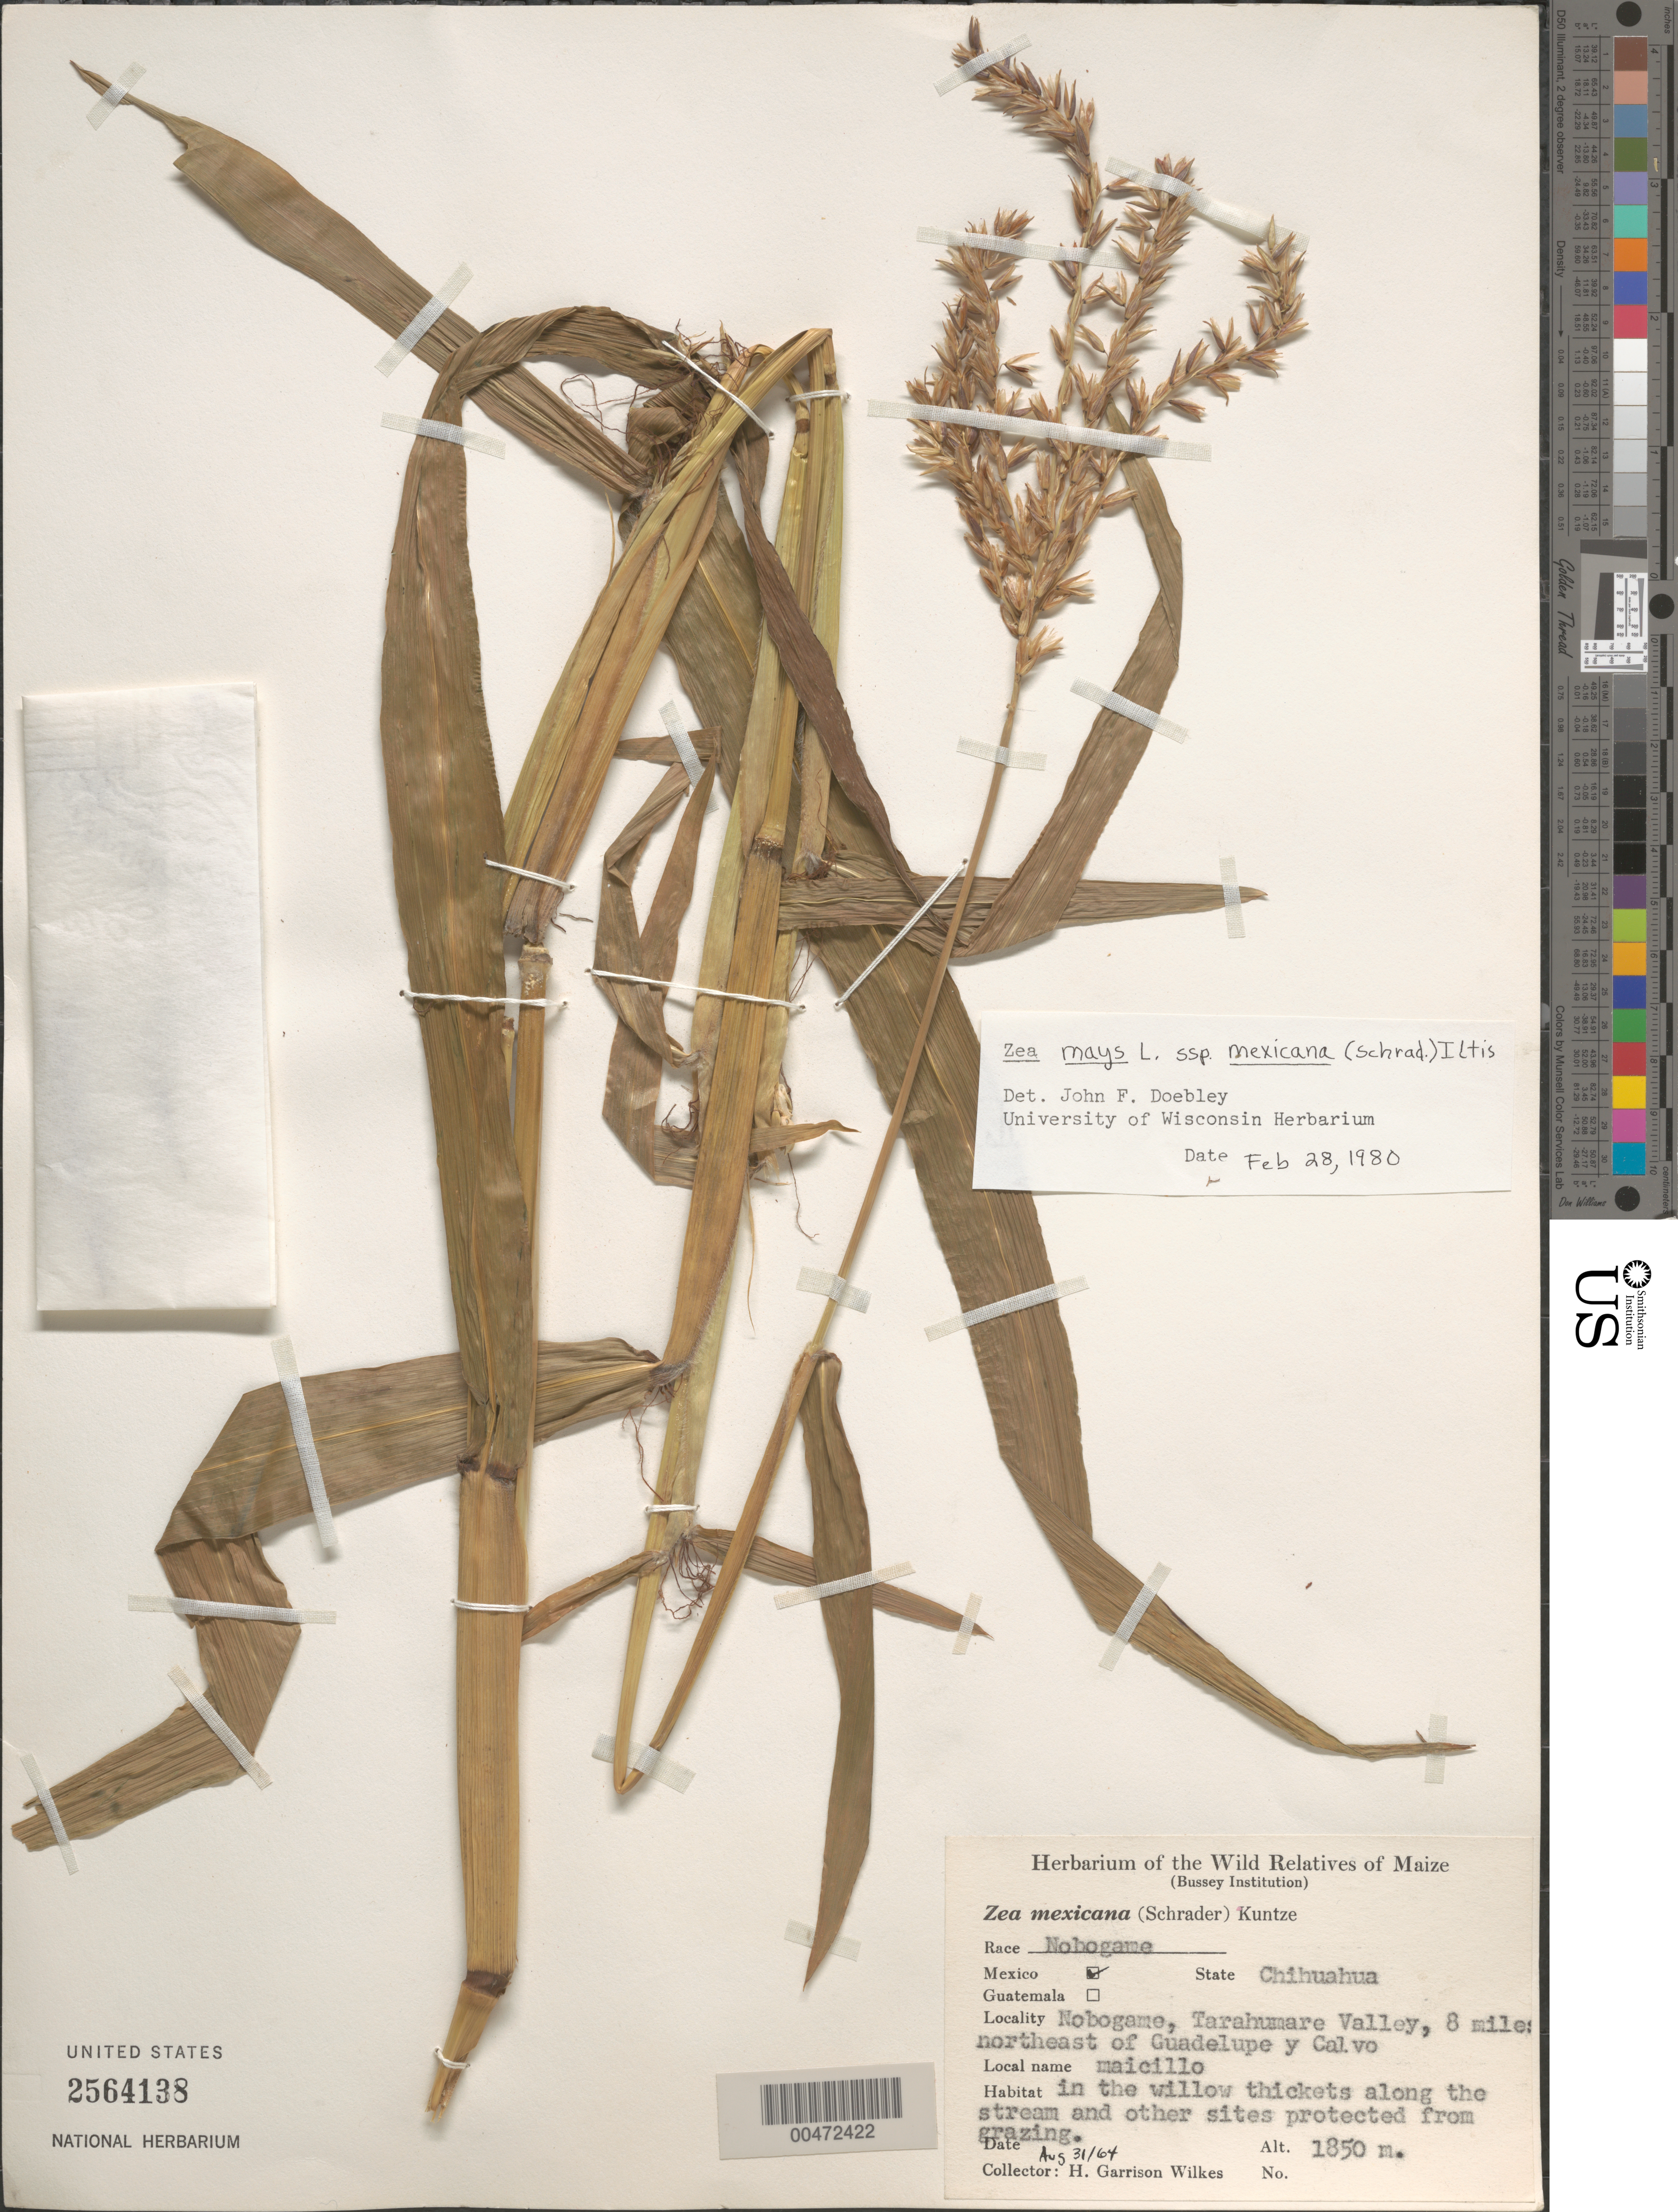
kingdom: Plantae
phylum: Tracheophyta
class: Liliopsida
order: Poales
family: Poaceae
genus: Zea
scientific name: Zea mays subsp. mexicana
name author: (Schrad.) Iltis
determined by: Doebley, John F.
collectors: H. G. Wilkes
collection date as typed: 31 Aug 1964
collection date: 1964-08-31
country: Mexico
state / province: Chihuahua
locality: Nobogame, Tarahumare Valley, 8 mi NE of Gaudalupe y Calvo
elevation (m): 1850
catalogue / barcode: US 2564138